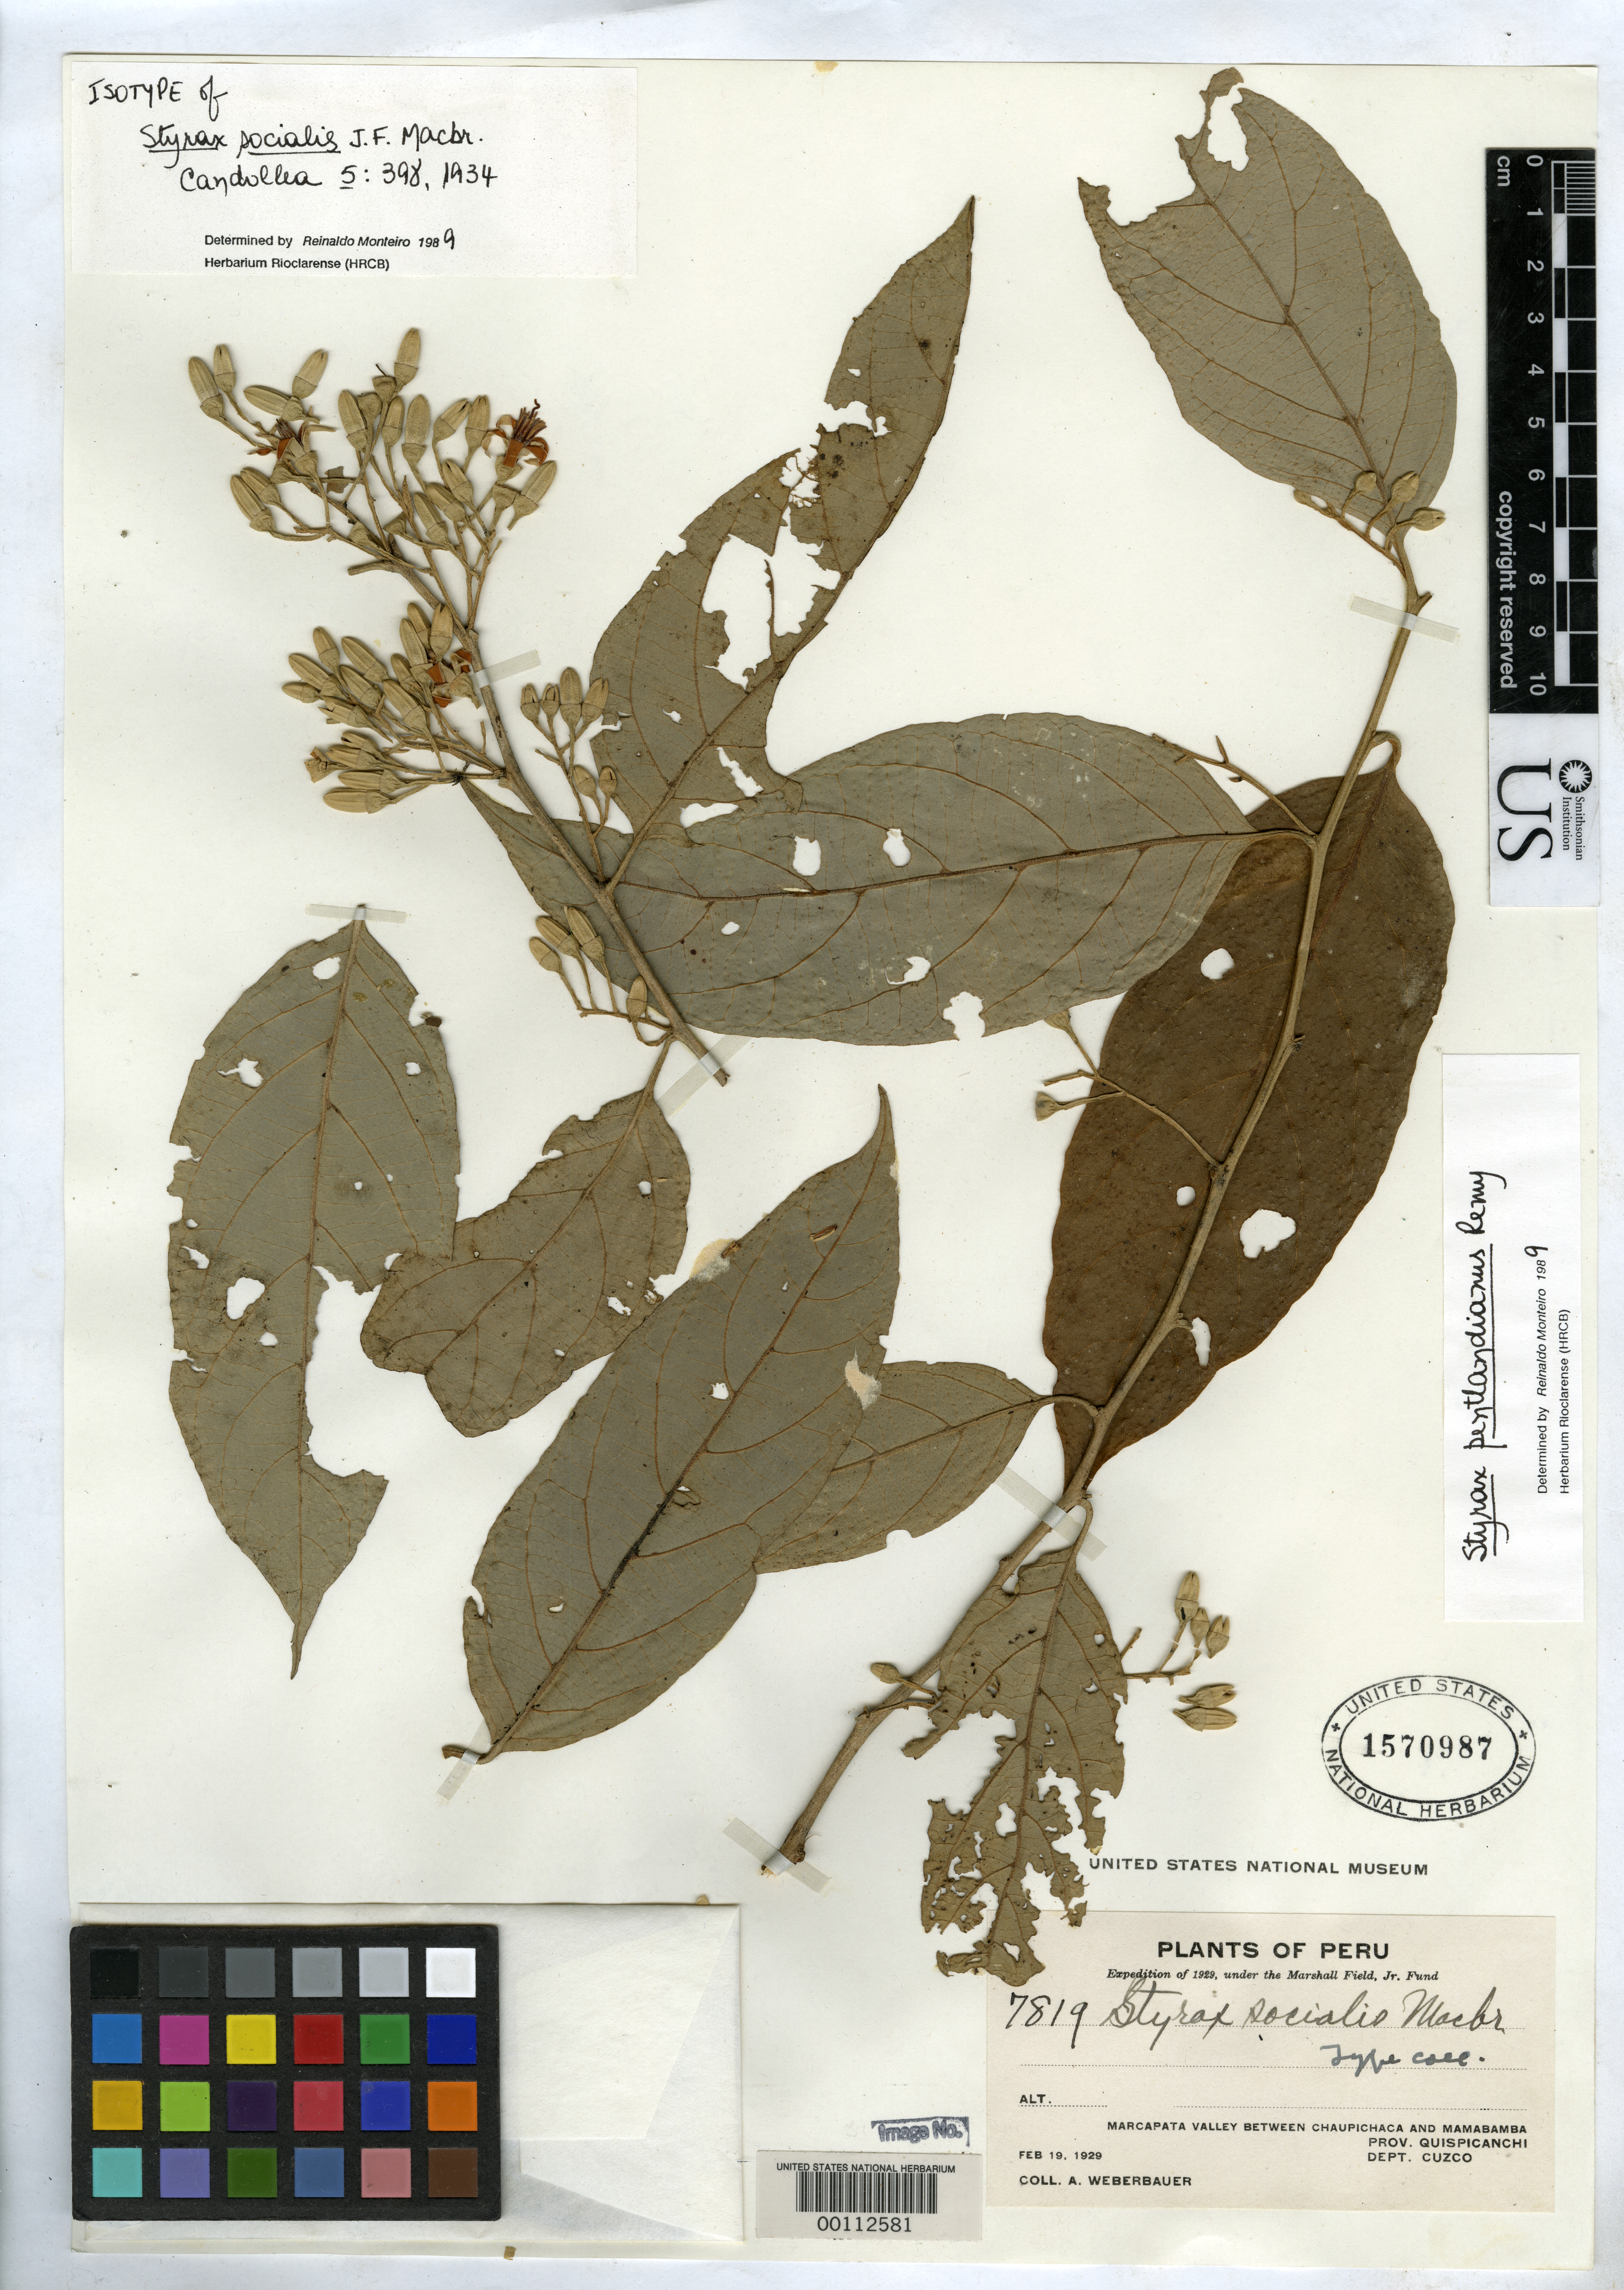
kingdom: Plantae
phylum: Tracheophyta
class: Magnoliopsida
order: Ericales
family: Styracaceae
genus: Styrax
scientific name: Styrax socialis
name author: J.F. Macbr.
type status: Isotype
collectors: A. Weberbauer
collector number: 7819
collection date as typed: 19 Feb 1929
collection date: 1929-02-19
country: Peru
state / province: Cusco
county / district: Quispicanchis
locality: Marcapata Valley between Champichaca and Mamabamba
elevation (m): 1500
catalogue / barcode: US 1570987